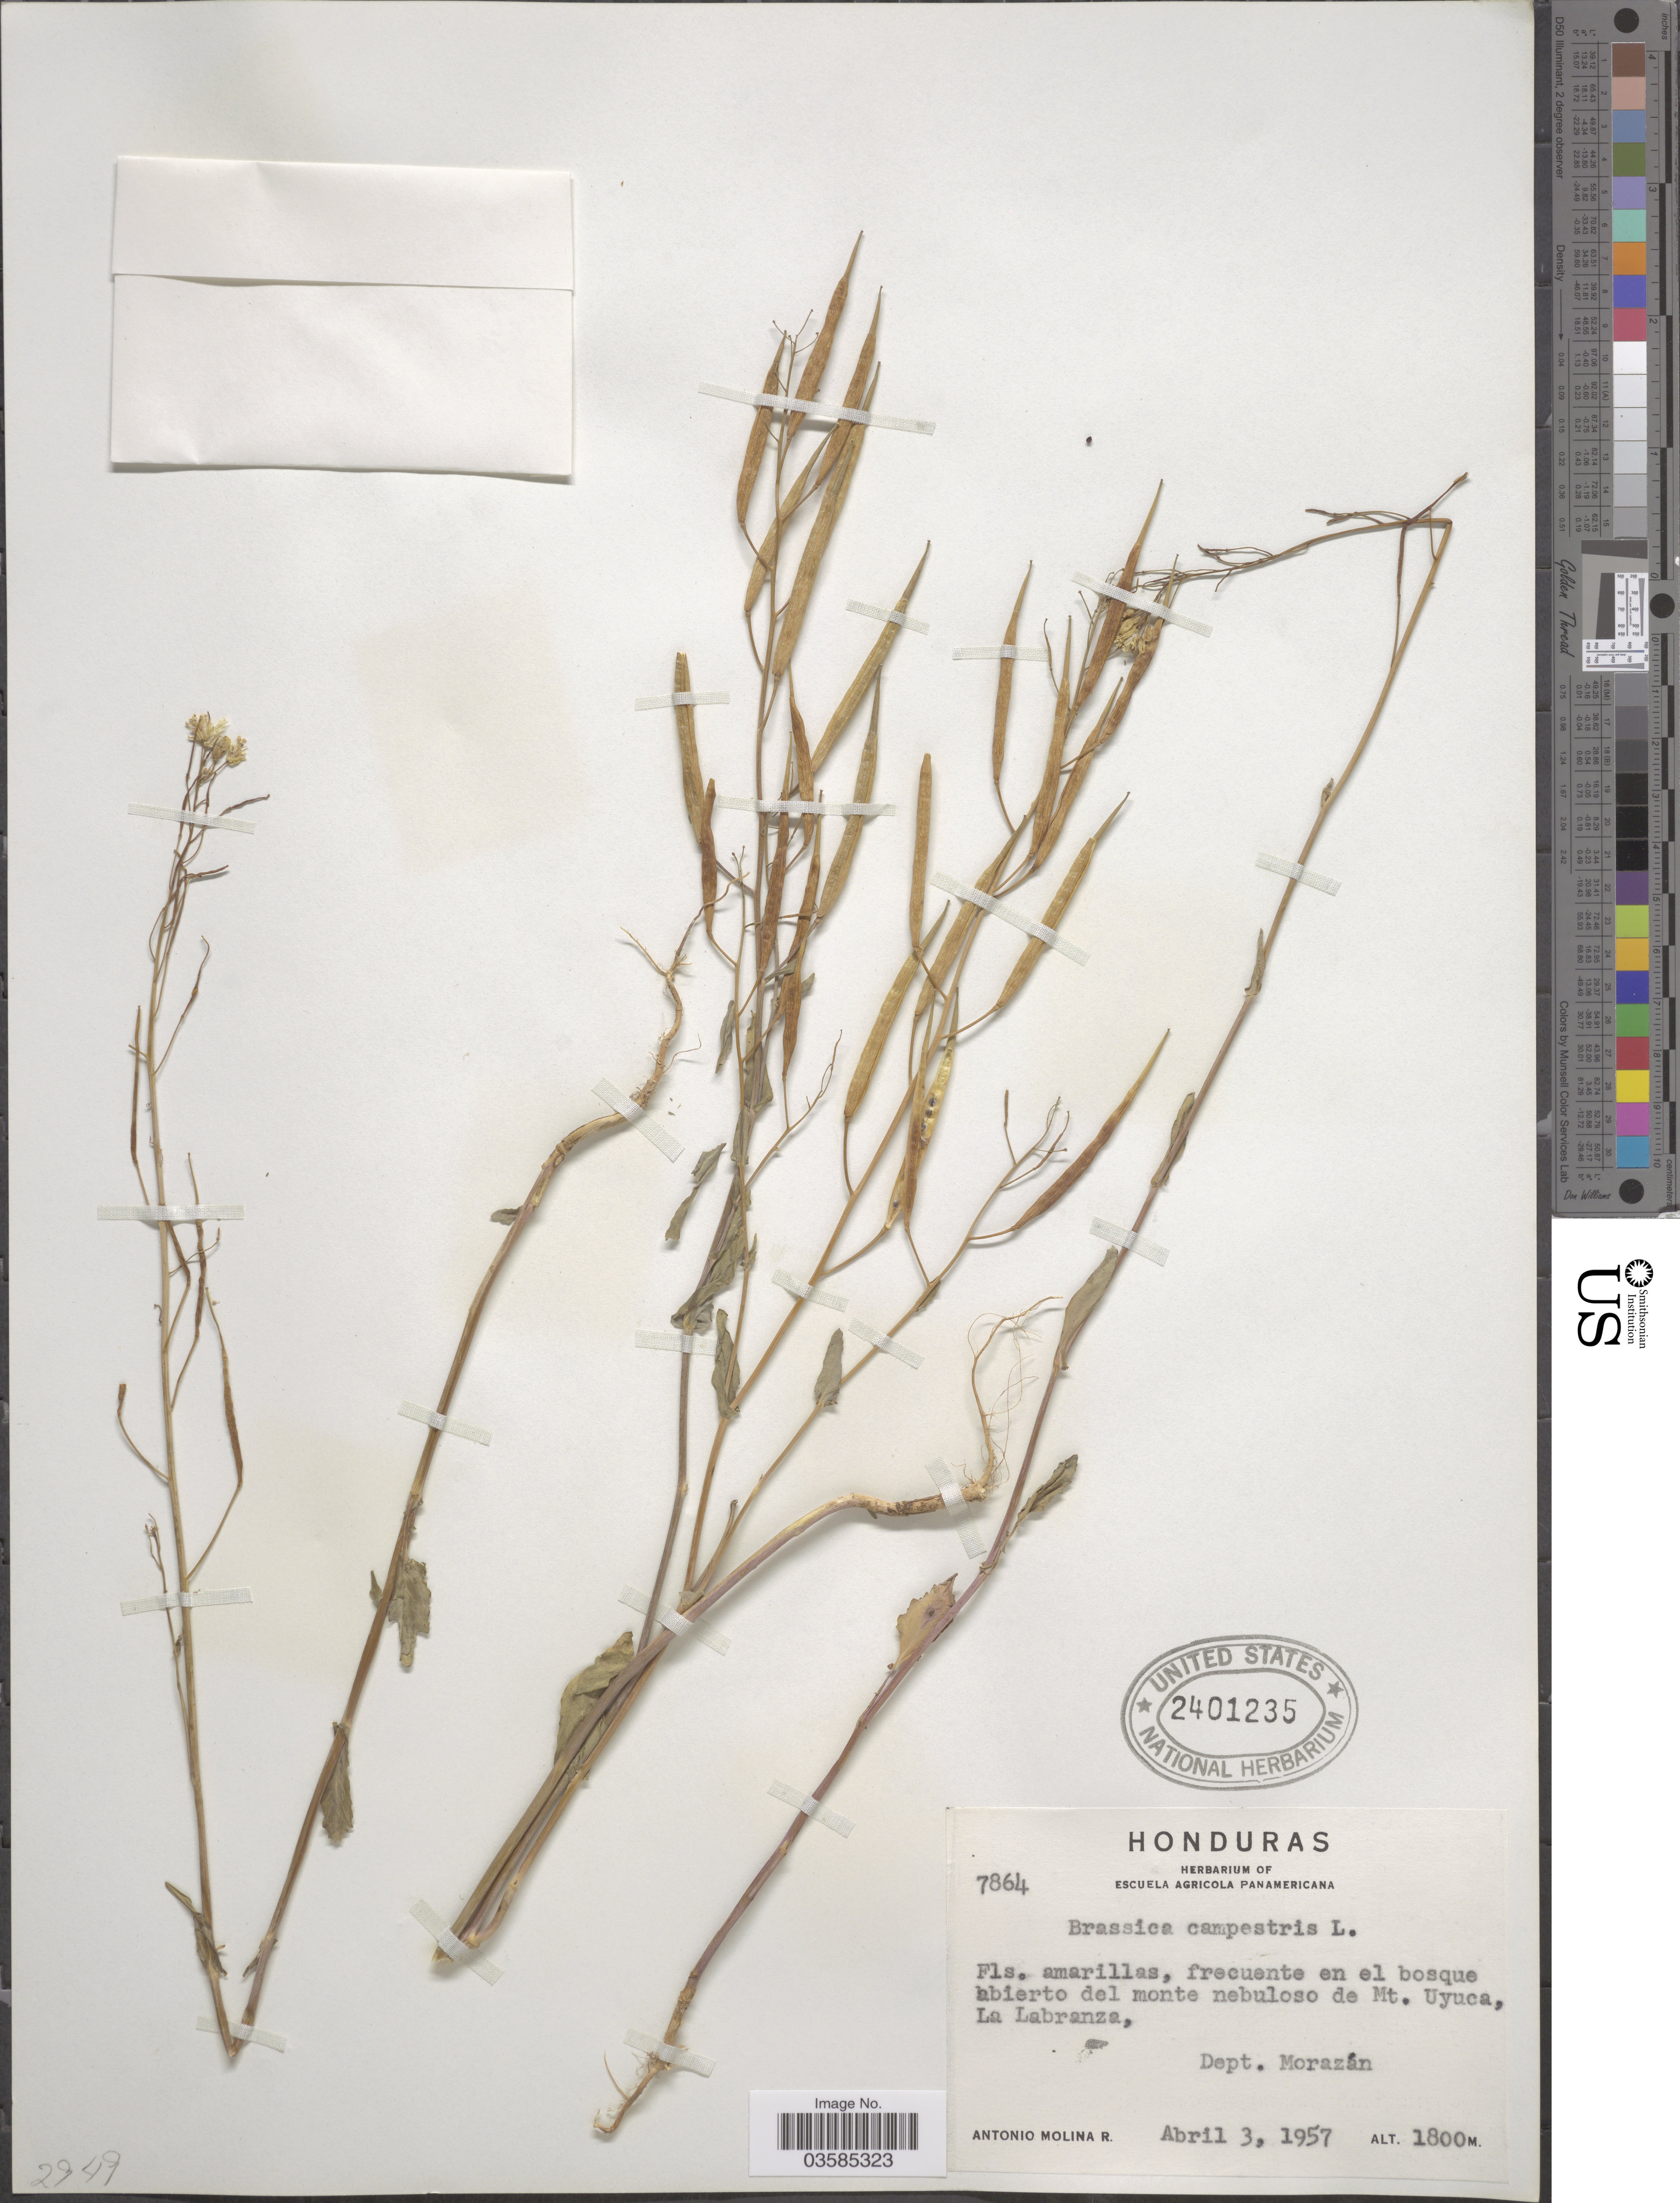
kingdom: Plantae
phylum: Tracheophyta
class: Magnoliopsida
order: Brassicales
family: Brassicaceae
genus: Brassica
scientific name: Brassica campestris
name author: L.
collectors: A. R. Molina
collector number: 7864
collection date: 1957-04-03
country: Honduras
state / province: Fco. Morazán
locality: En el bosque abierto del monte nebuloso de Mt. Uyuca, La Labranza, Debpt. Morazán.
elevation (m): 1800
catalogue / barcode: US 2401235